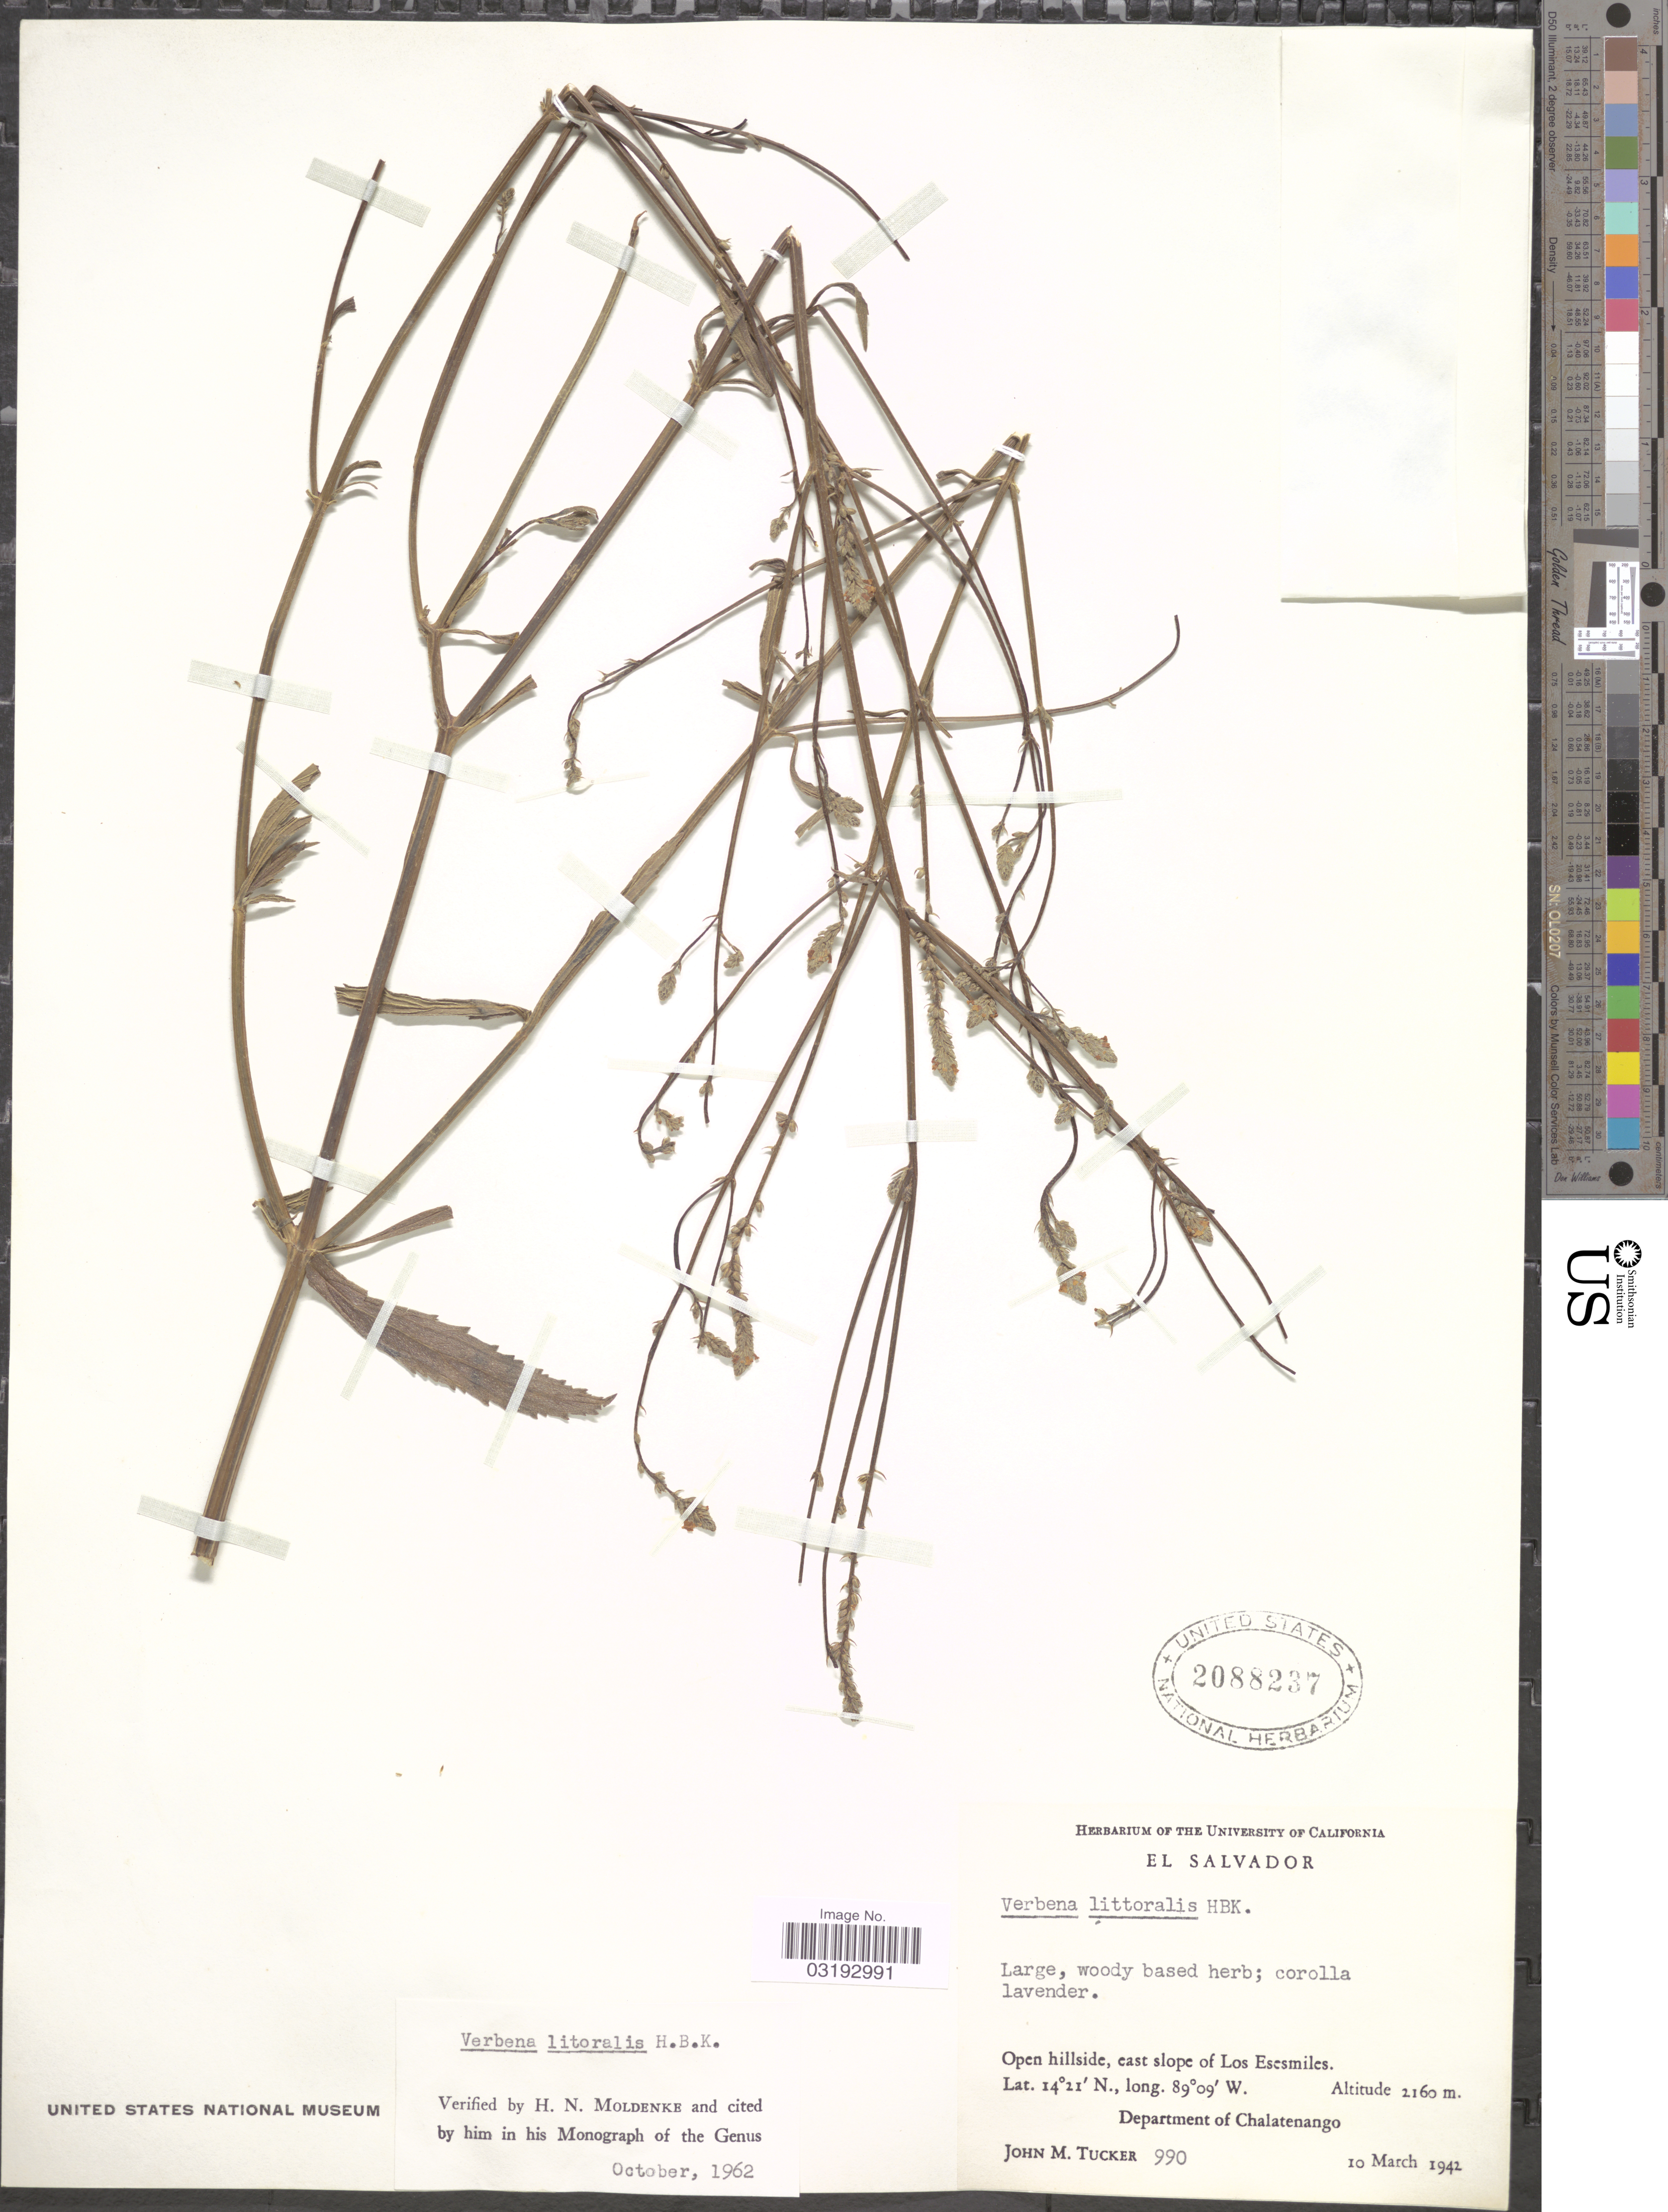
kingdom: Plantae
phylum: Tracheophyta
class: Magnoliopsida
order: Lamiales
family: Verbenaceae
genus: Verbena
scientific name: Verbena litoralis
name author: Kunth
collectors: J. M. Tucker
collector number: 990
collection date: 1942-03-10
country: El Salvador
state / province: Chalatenango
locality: Open hillsides, east slope of Los Esesmiles.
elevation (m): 2160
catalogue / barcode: US 2088237